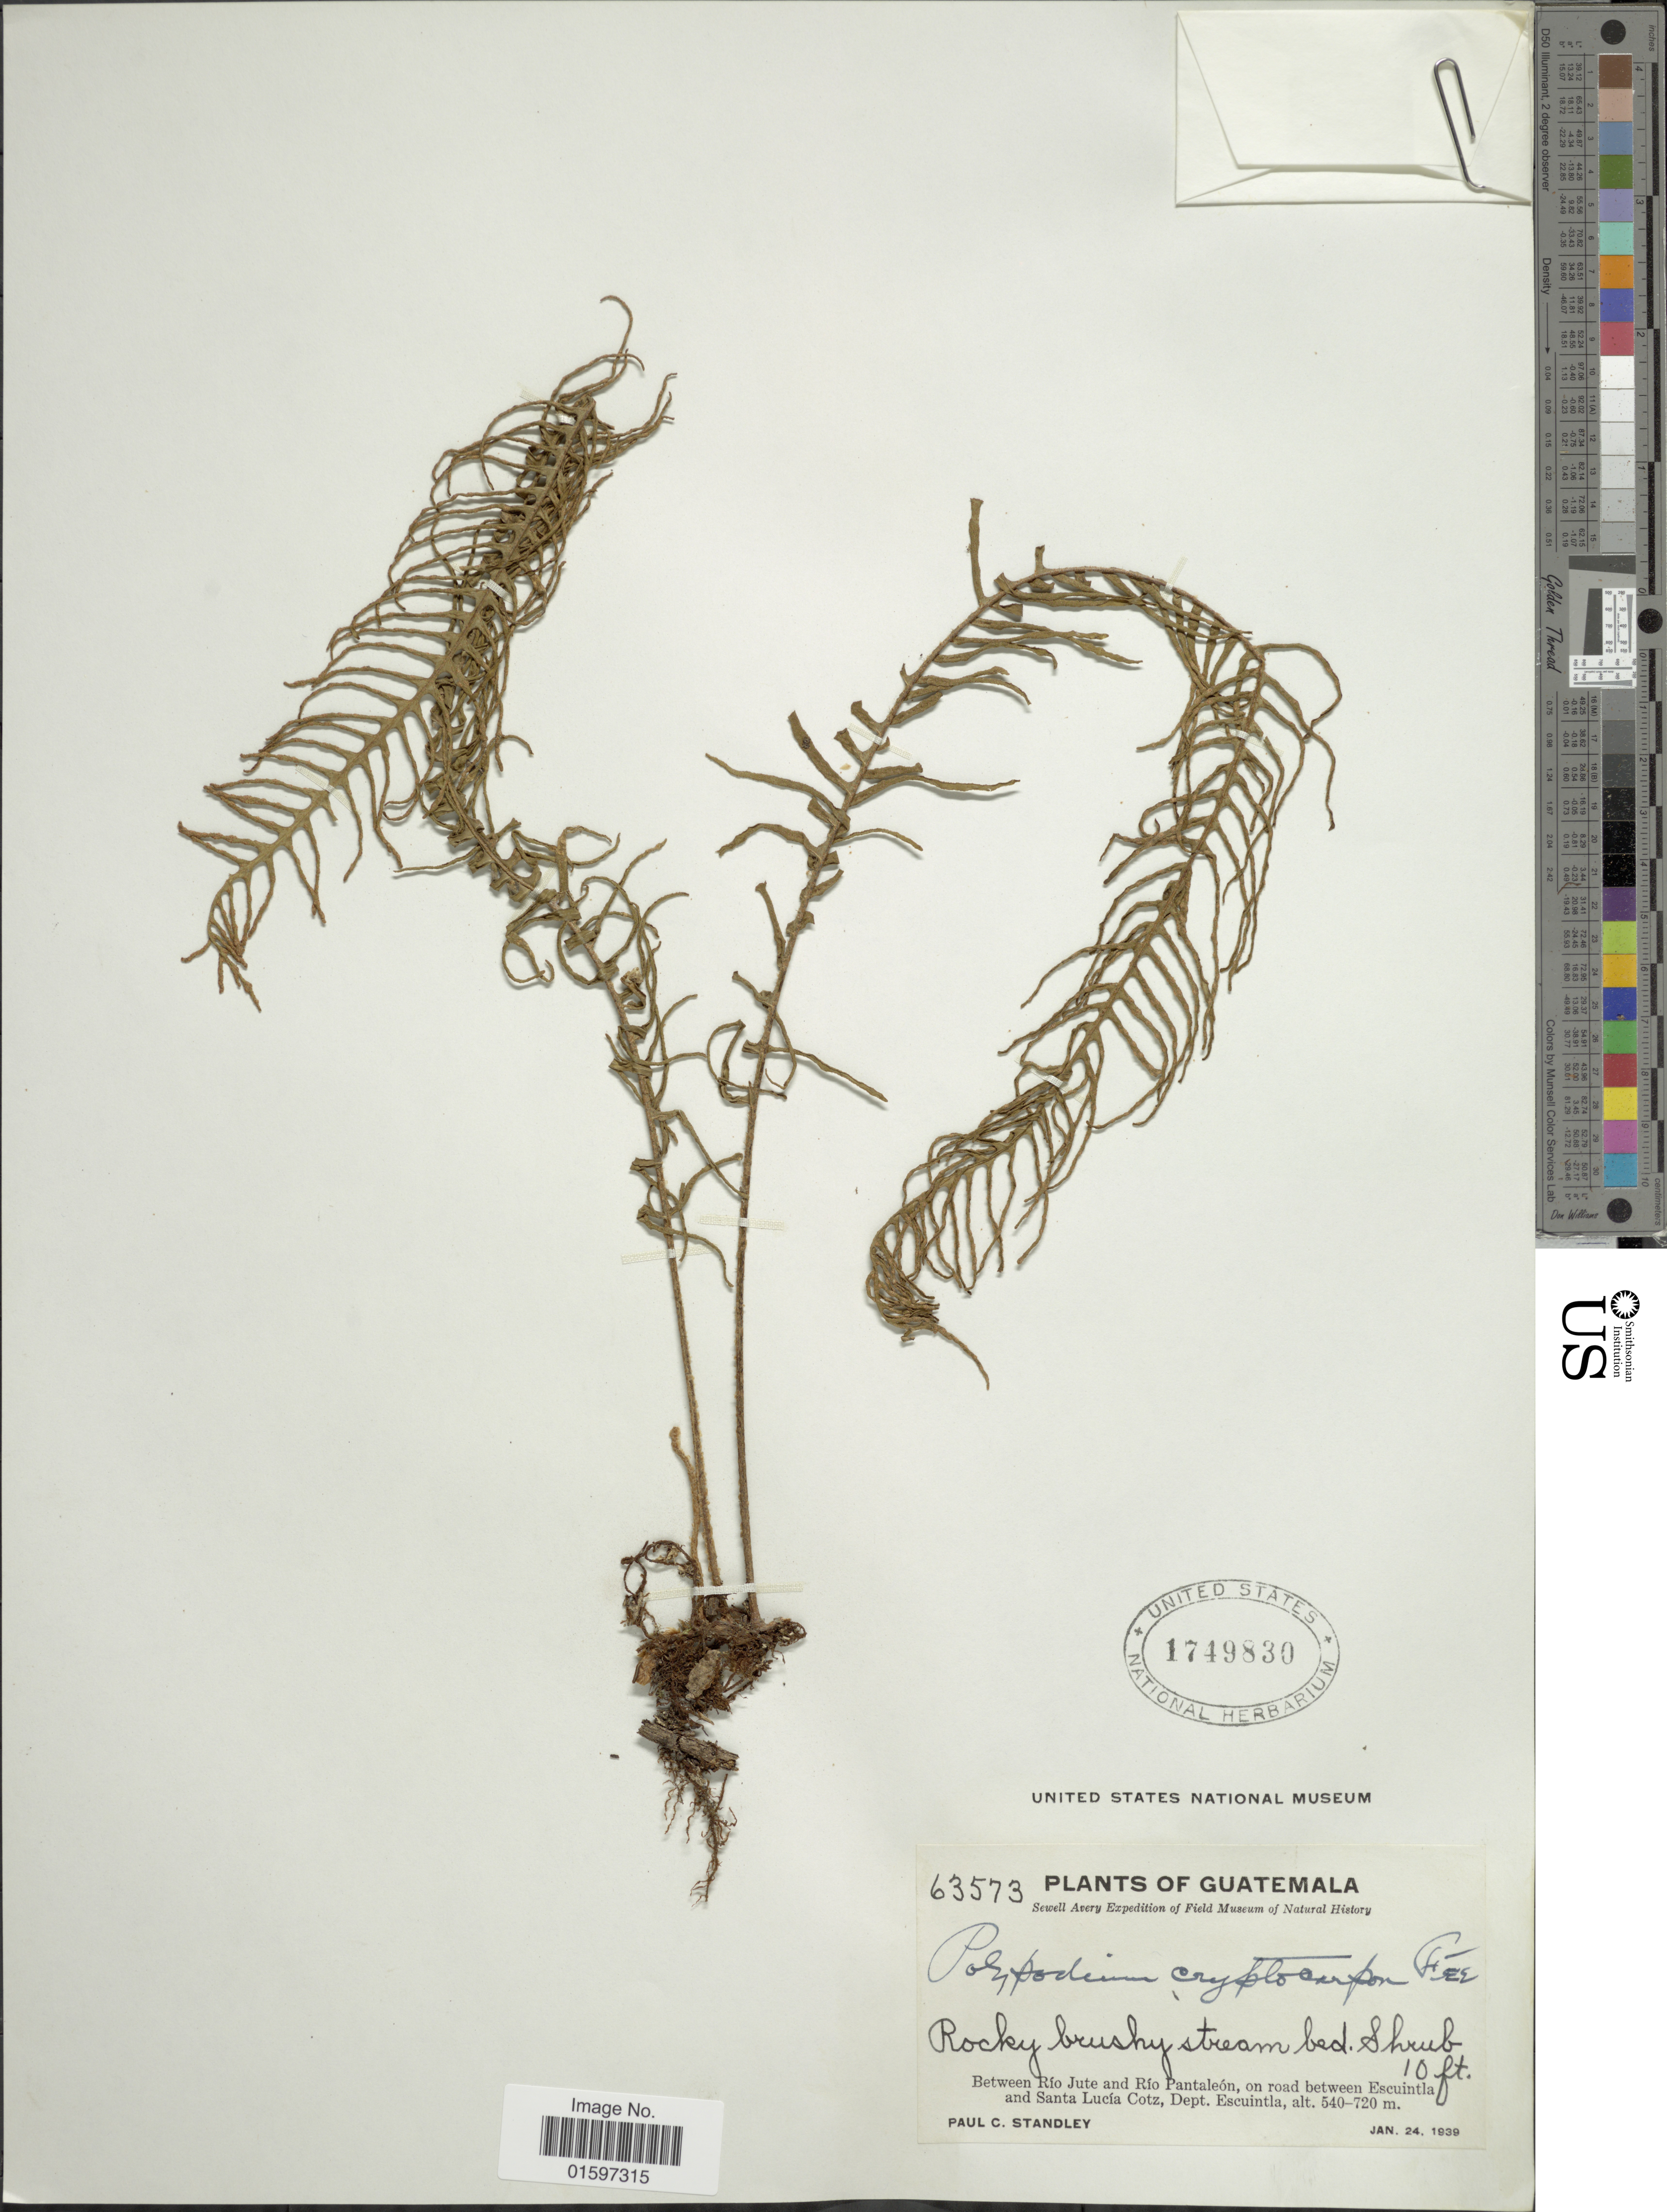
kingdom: Plantae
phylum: Tracheophyta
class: Polypodiopsida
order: Polypodiales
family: Polypodiaceae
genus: Pleopeltis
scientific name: Pleopeltis cryptocarpa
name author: (Fée) A.R. Sm. & Tejero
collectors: P. C. Standley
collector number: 63573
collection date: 1939-01-24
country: Guatemala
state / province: Escuintla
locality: Guatemala, between Río Jute and Río Pantaleón, on road between Escuintla and Santa Lucía Cotz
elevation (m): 540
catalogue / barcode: US 1749830